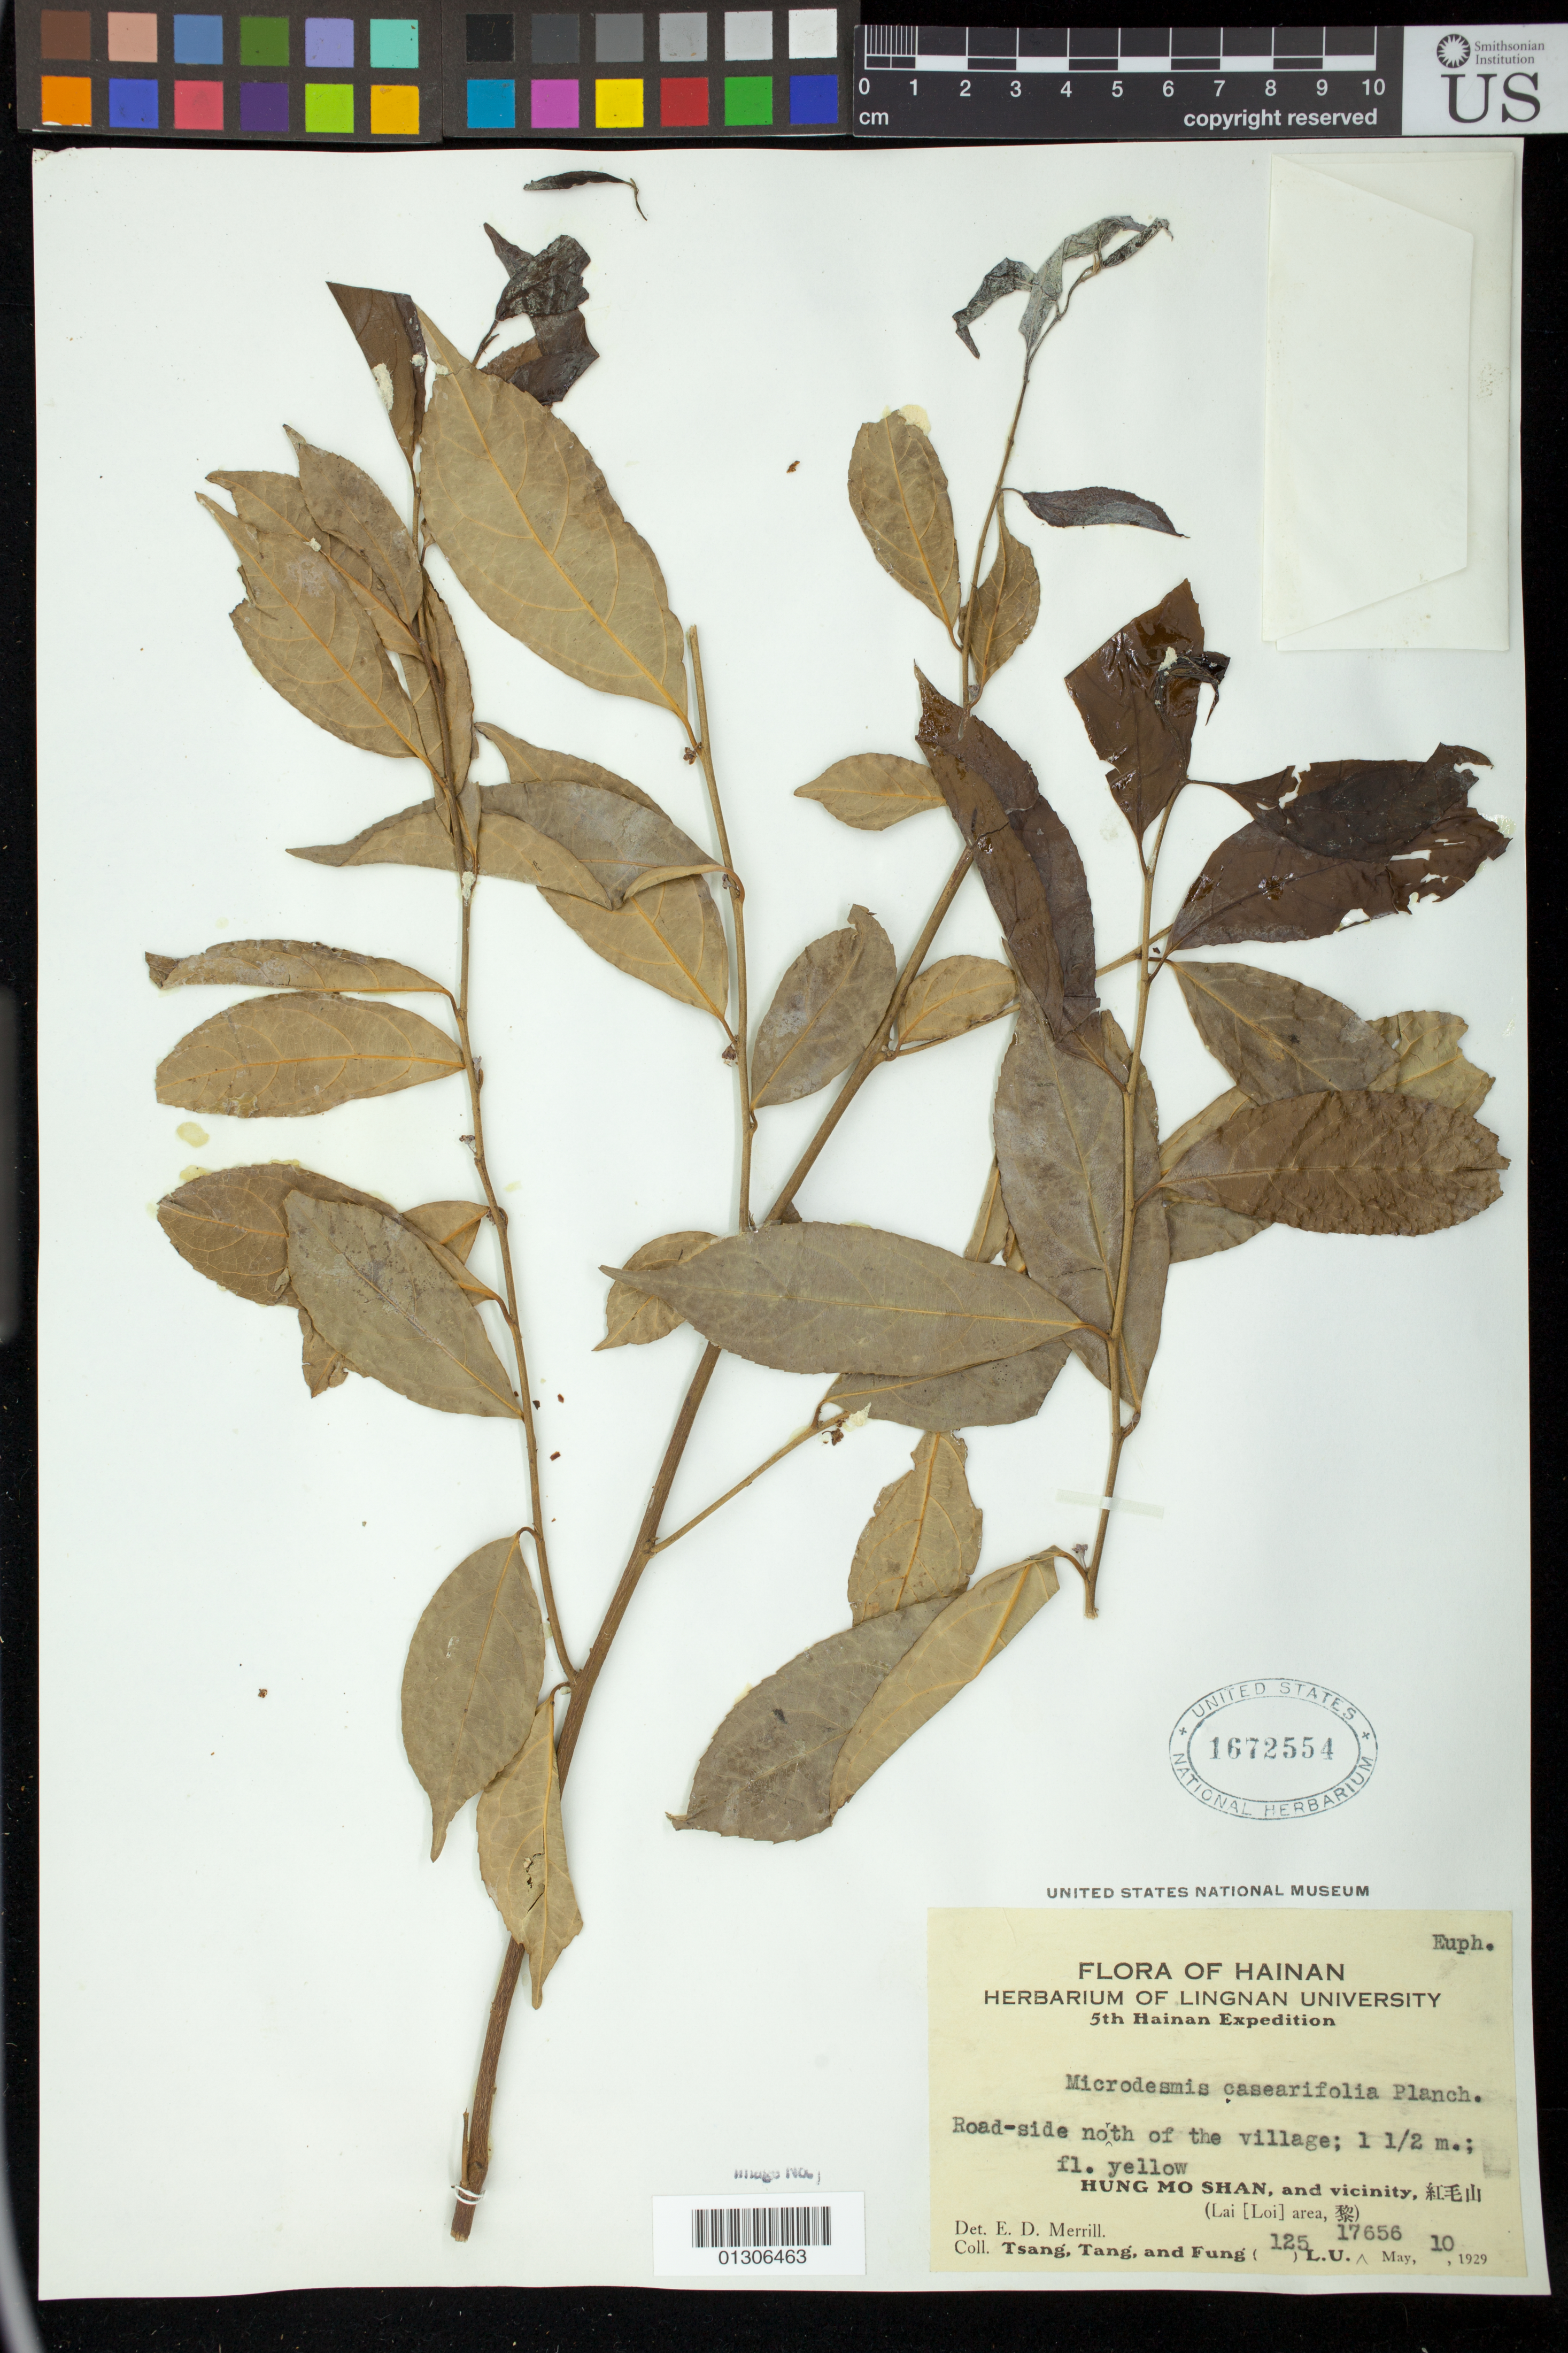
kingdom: Plantae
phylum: Tracheophyta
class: Magnoliopsida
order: Malpighiales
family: Pandaceae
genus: Microdesmis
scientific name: Microdesmis casearifolia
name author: Planch. & Hook.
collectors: -- Tsang, -. Tang & L. Fung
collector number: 125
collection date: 1929-05-10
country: China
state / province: Hainan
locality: Road-side north of the village, Hung Mo Shan, and vicinity (Lai [Loi] area)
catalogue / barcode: US 1672554